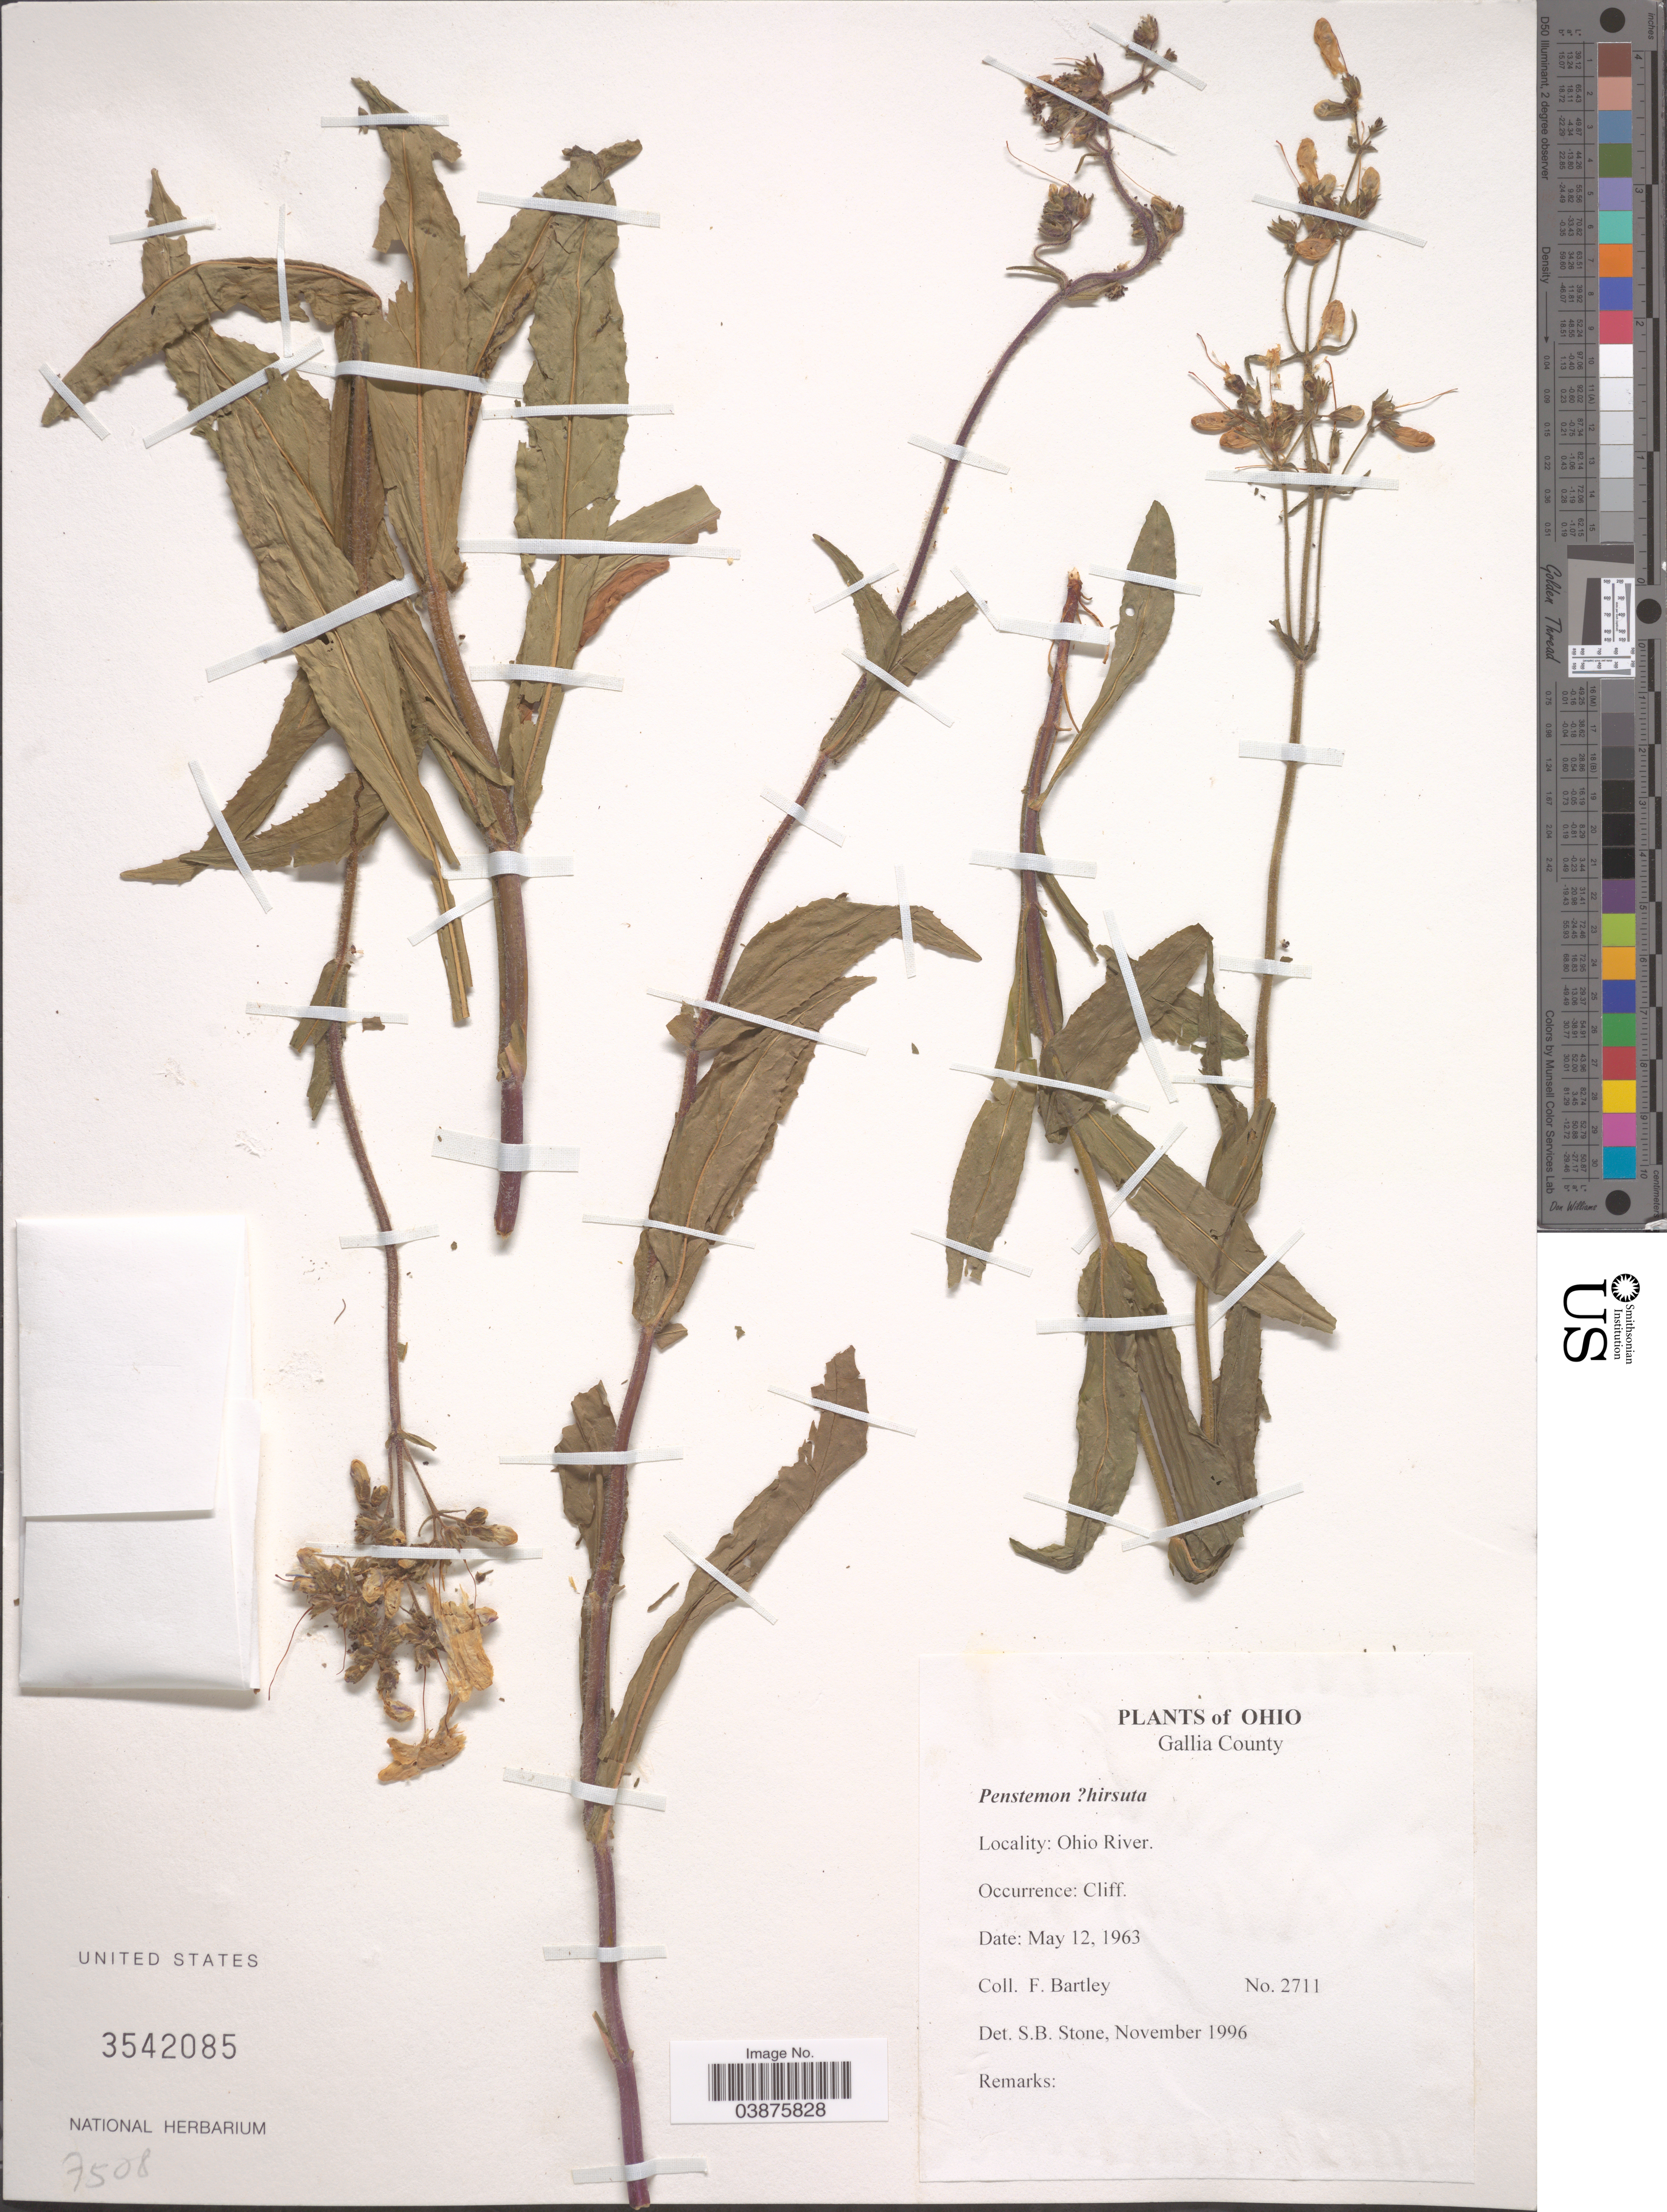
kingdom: Plantae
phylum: Tracheophyta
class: Magnoliopsida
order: Lamiales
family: Plantaginaceae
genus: Penstemon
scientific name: Penstemon hirsutus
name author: (L.) Willd.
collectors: F. Bartley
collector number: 2711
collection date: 1963-05-12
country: United States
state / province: Ohio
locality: Gallia County. Ohio River.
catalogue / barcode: US 3542085